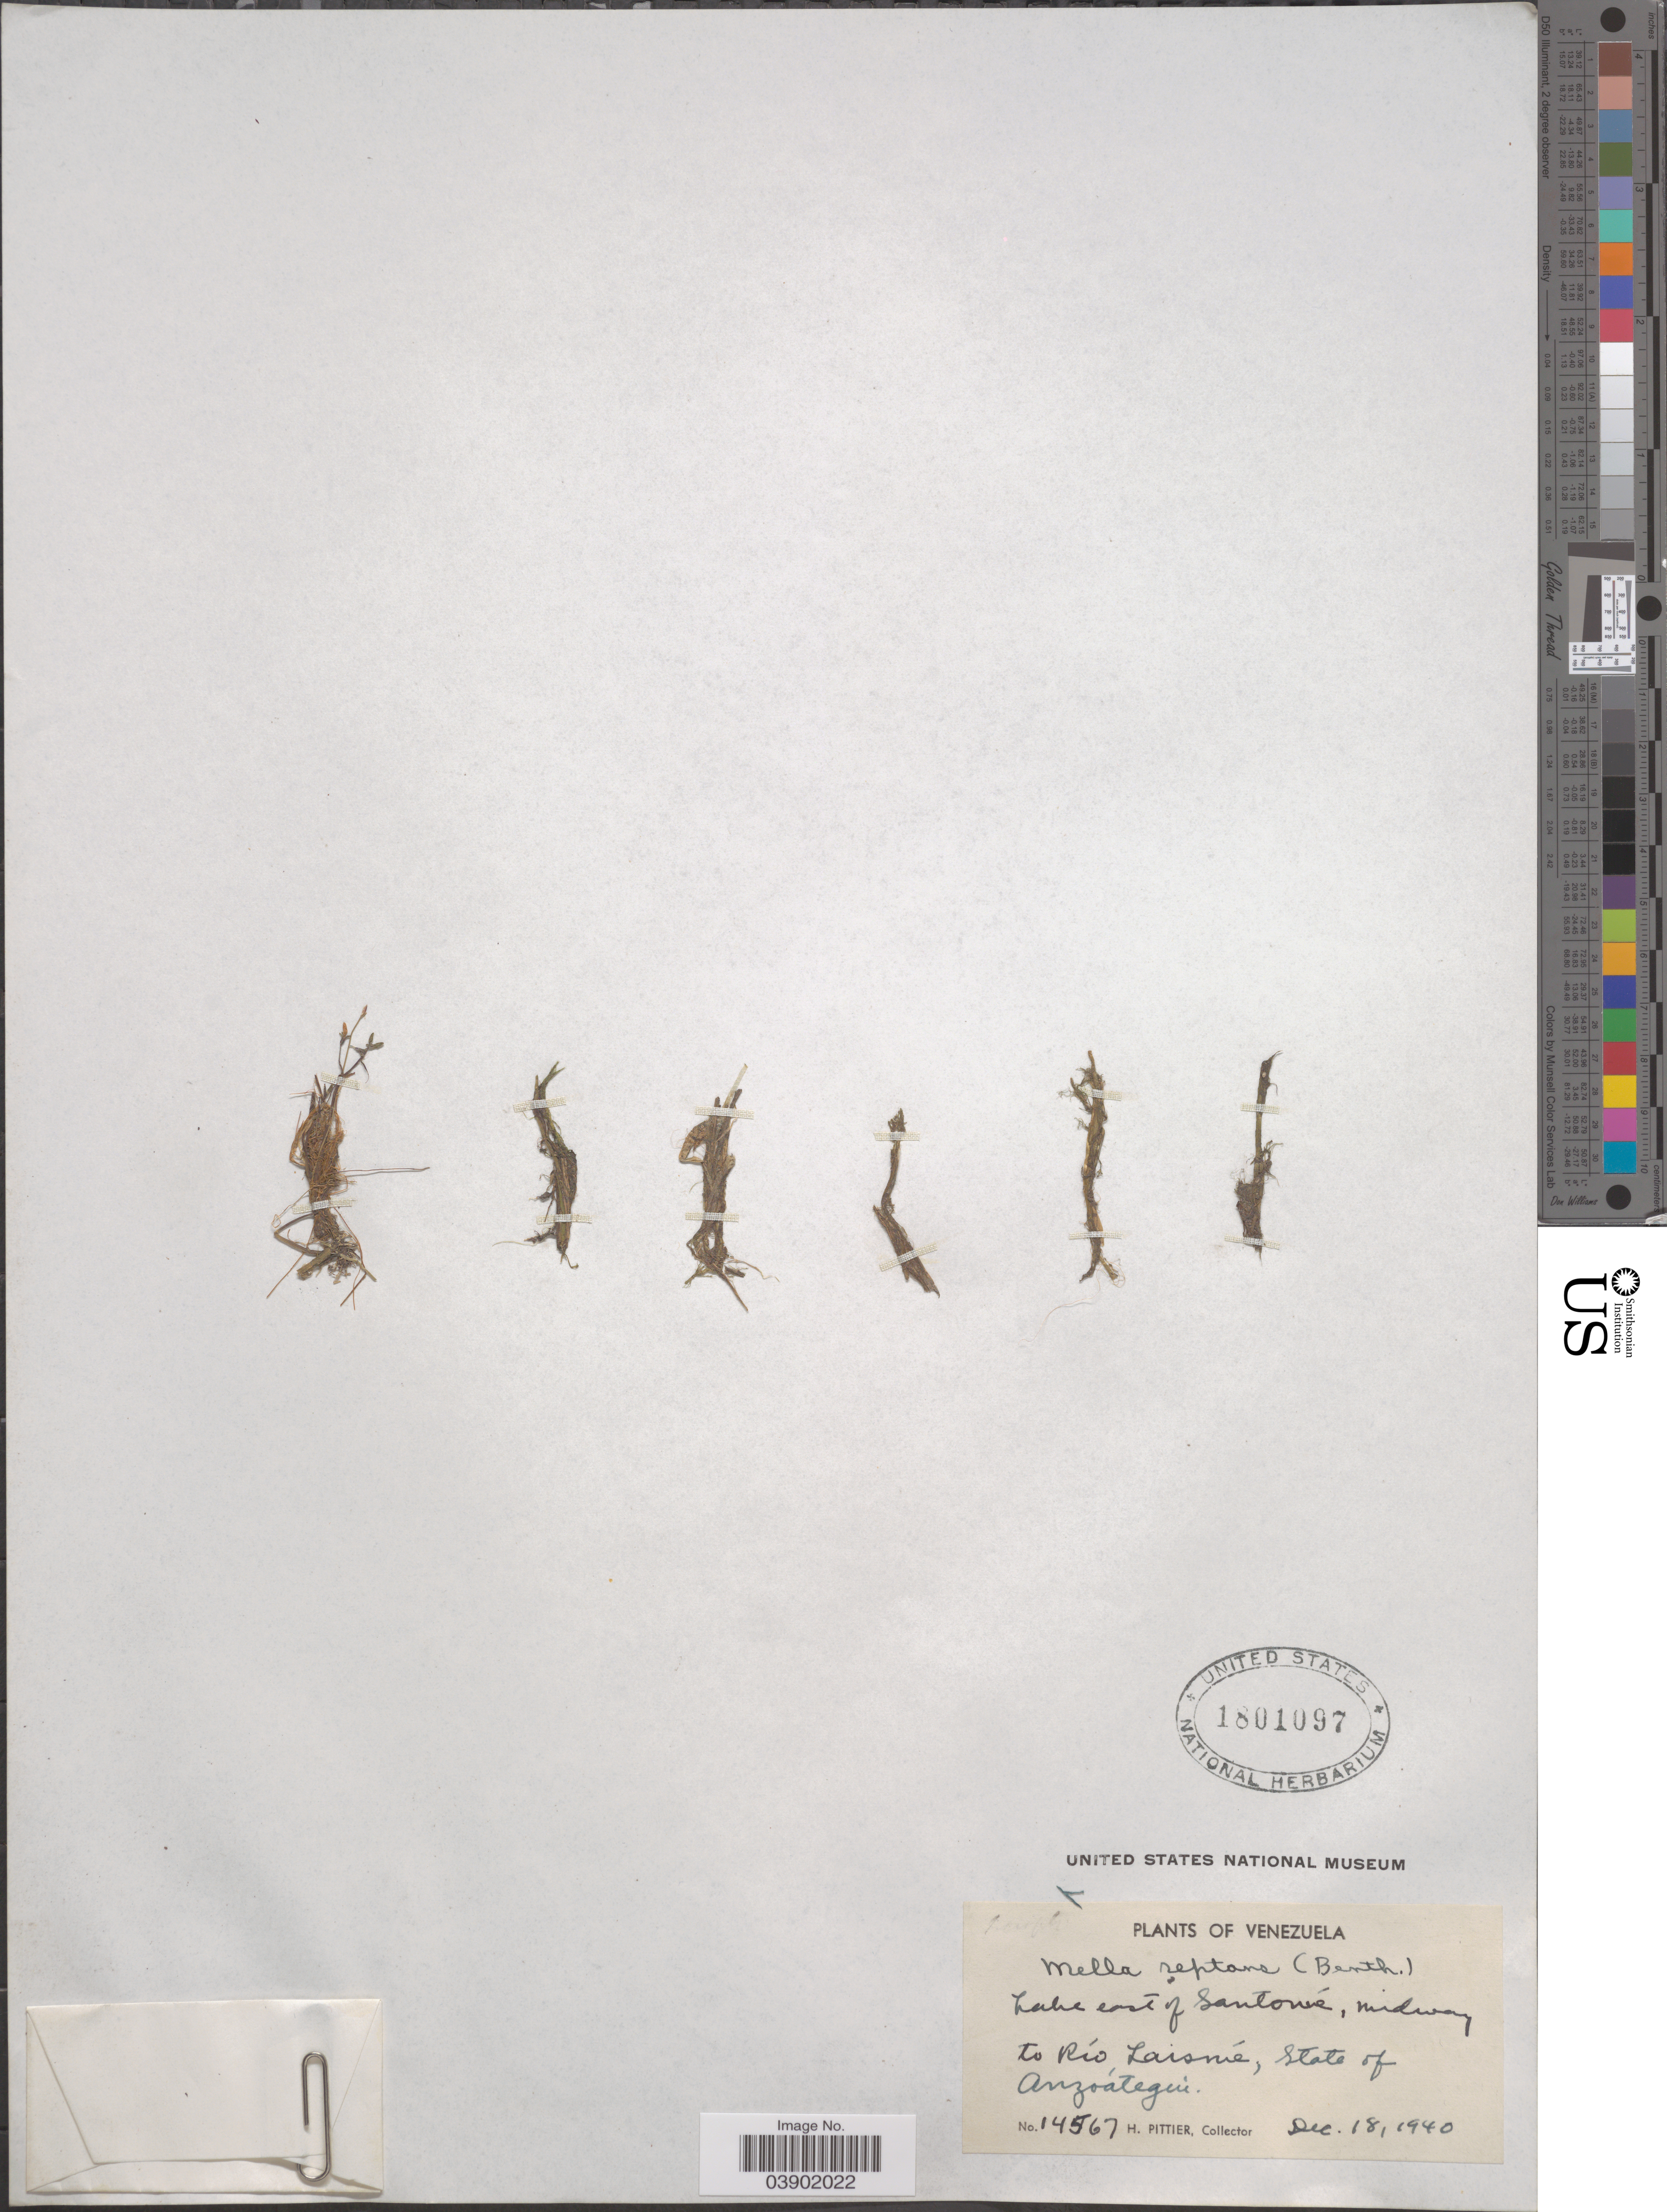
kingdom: Plantae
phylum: Tracheophyta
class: Magnoliopsida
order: Lamiales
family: Plantaginaceae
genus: Bacopa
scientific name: Bacopa reptans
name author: (Benth.) Wettst. ex Edwall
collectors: H. F. Pittier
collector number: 14567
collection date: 1940-12-18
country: Venezuela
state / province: Anzoategui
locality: Lake east of Santoníe, midway to Río Laisníe.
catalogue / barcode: US 1801097